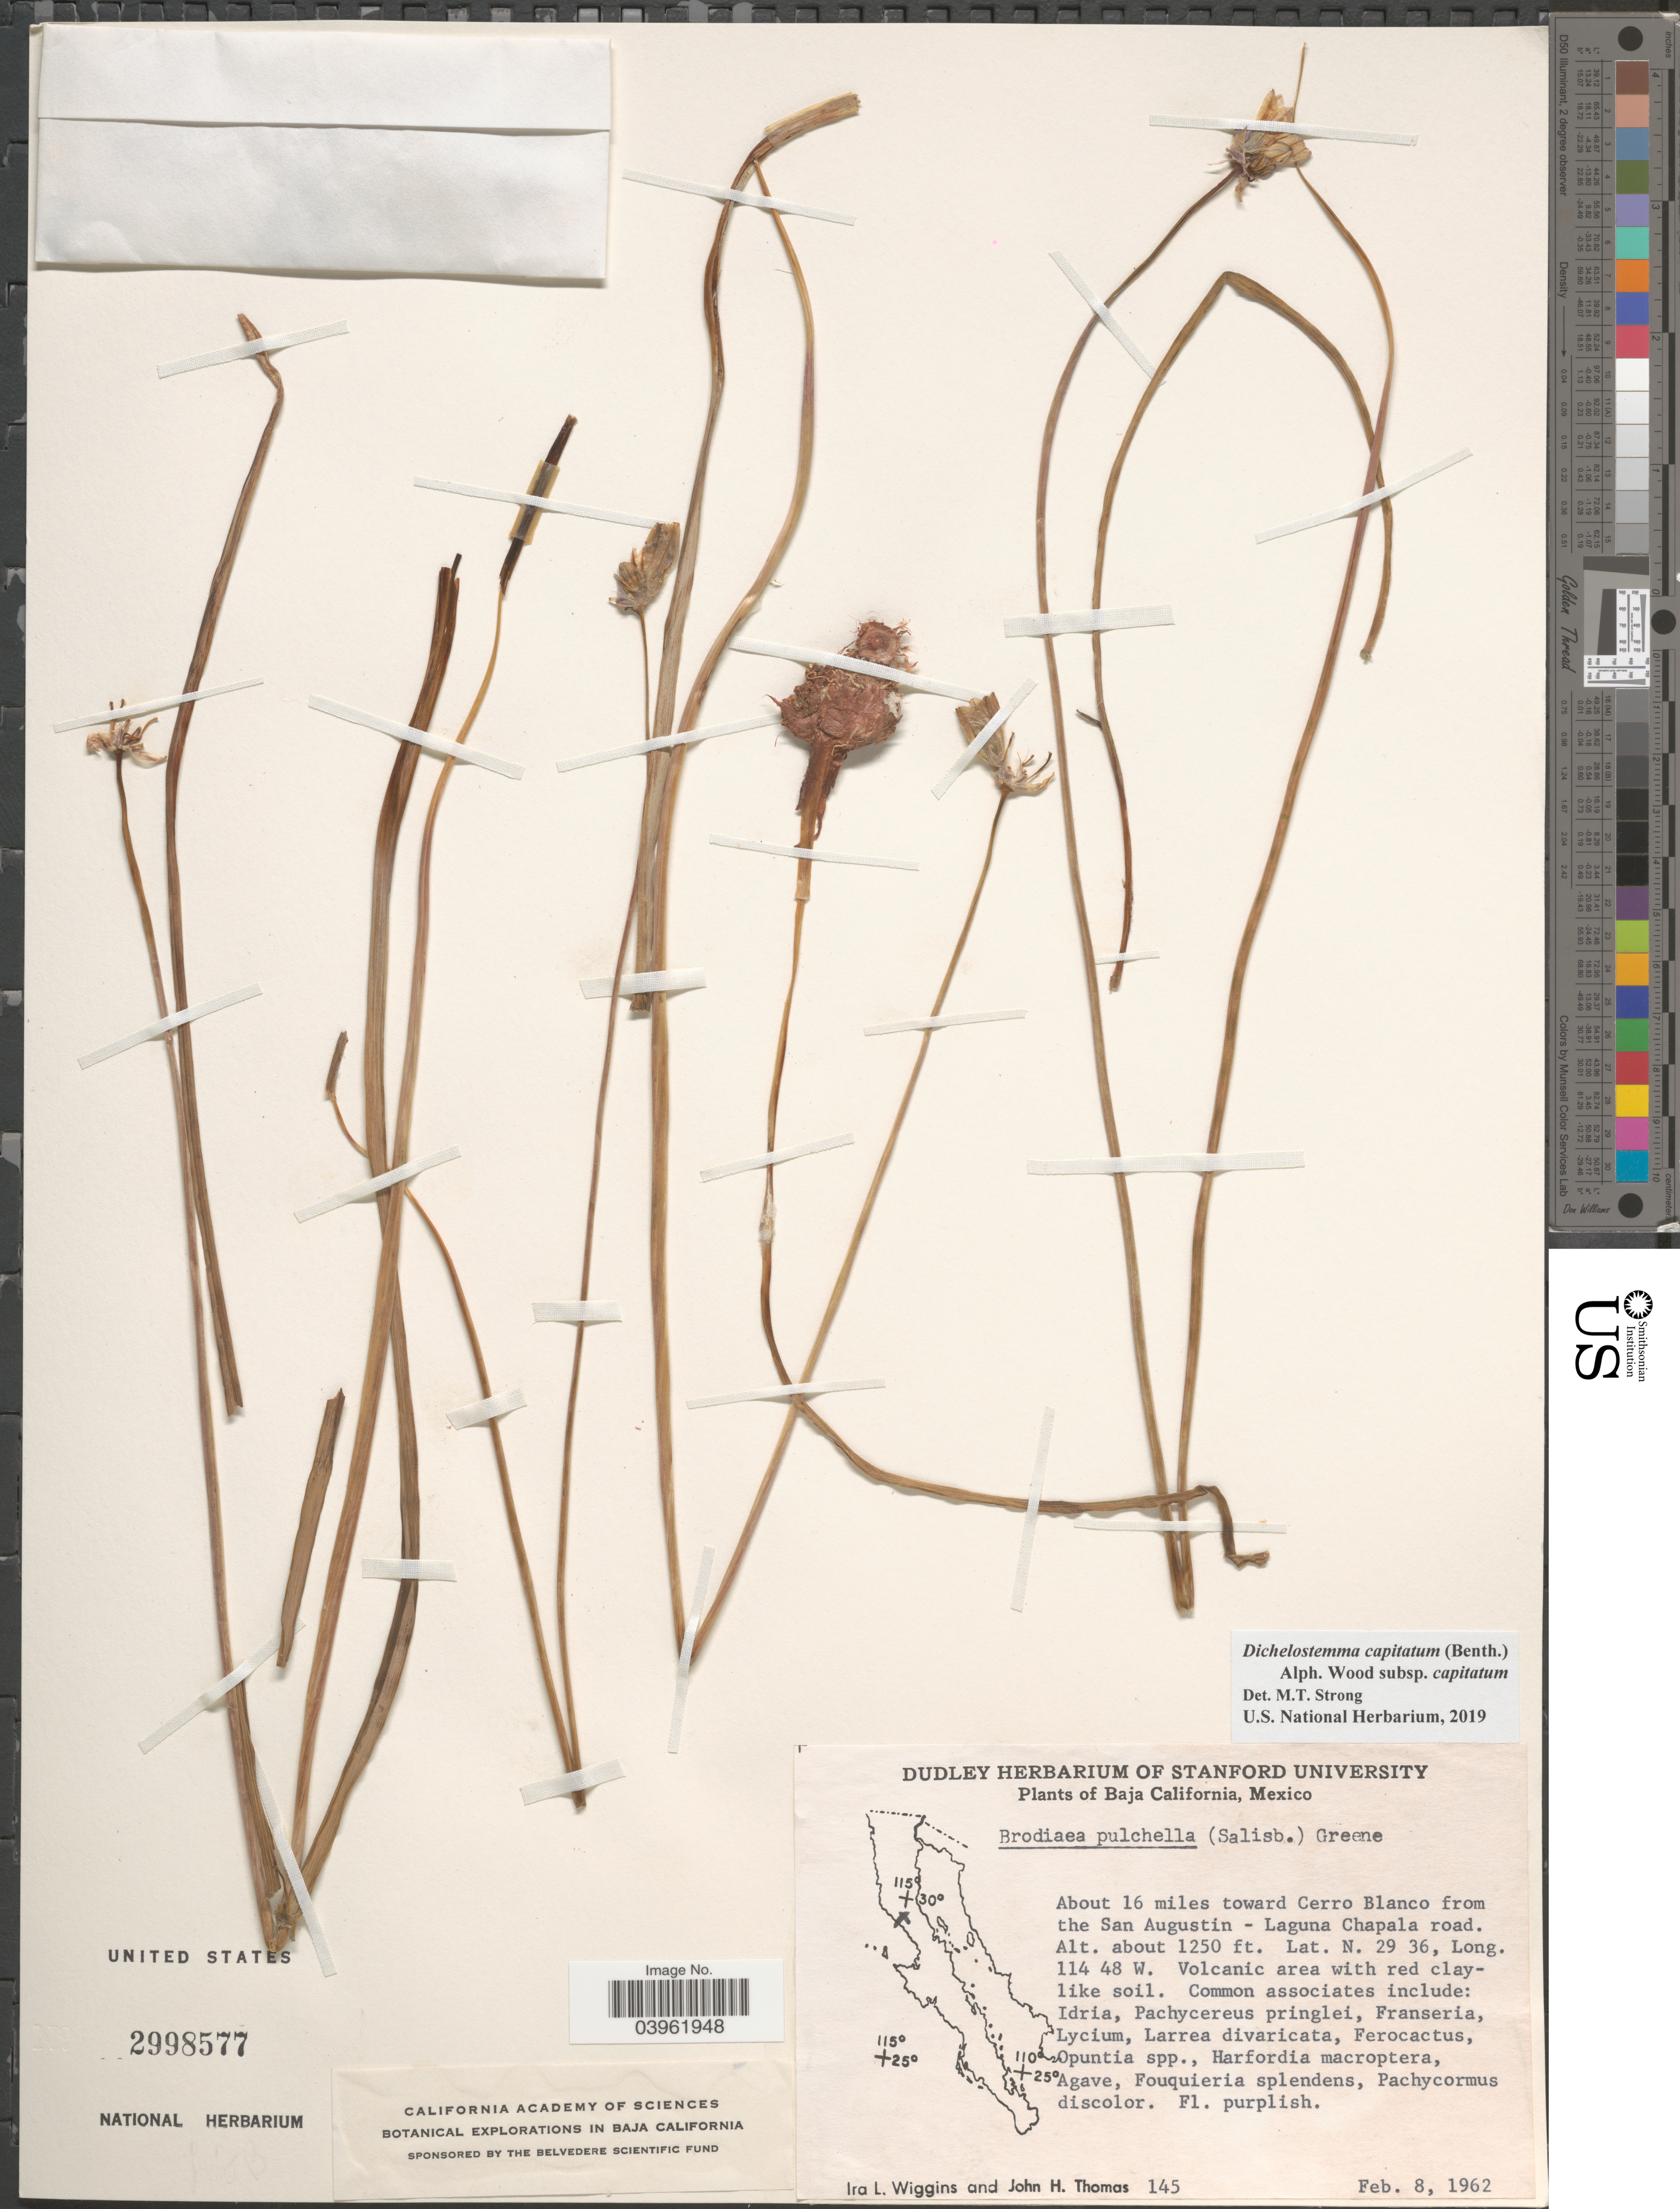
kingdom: Plantae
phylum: Tracheophyta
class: Liliopsida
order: Asparagales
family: Asparagaceae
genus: Dichelostemma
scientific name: Dichelostemma capitatum subsp. capitatum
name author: (Benth.) Alph. Wood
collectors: I. L. Wiggins & J. H. Thomas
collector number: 145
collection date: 1962-02-08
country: Mexico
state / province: Baja California Sur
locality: About 16 miles toward Cerro Blanco from the San Augustin - Laguna Chapala road.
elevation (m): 381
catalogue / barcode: US 2998577